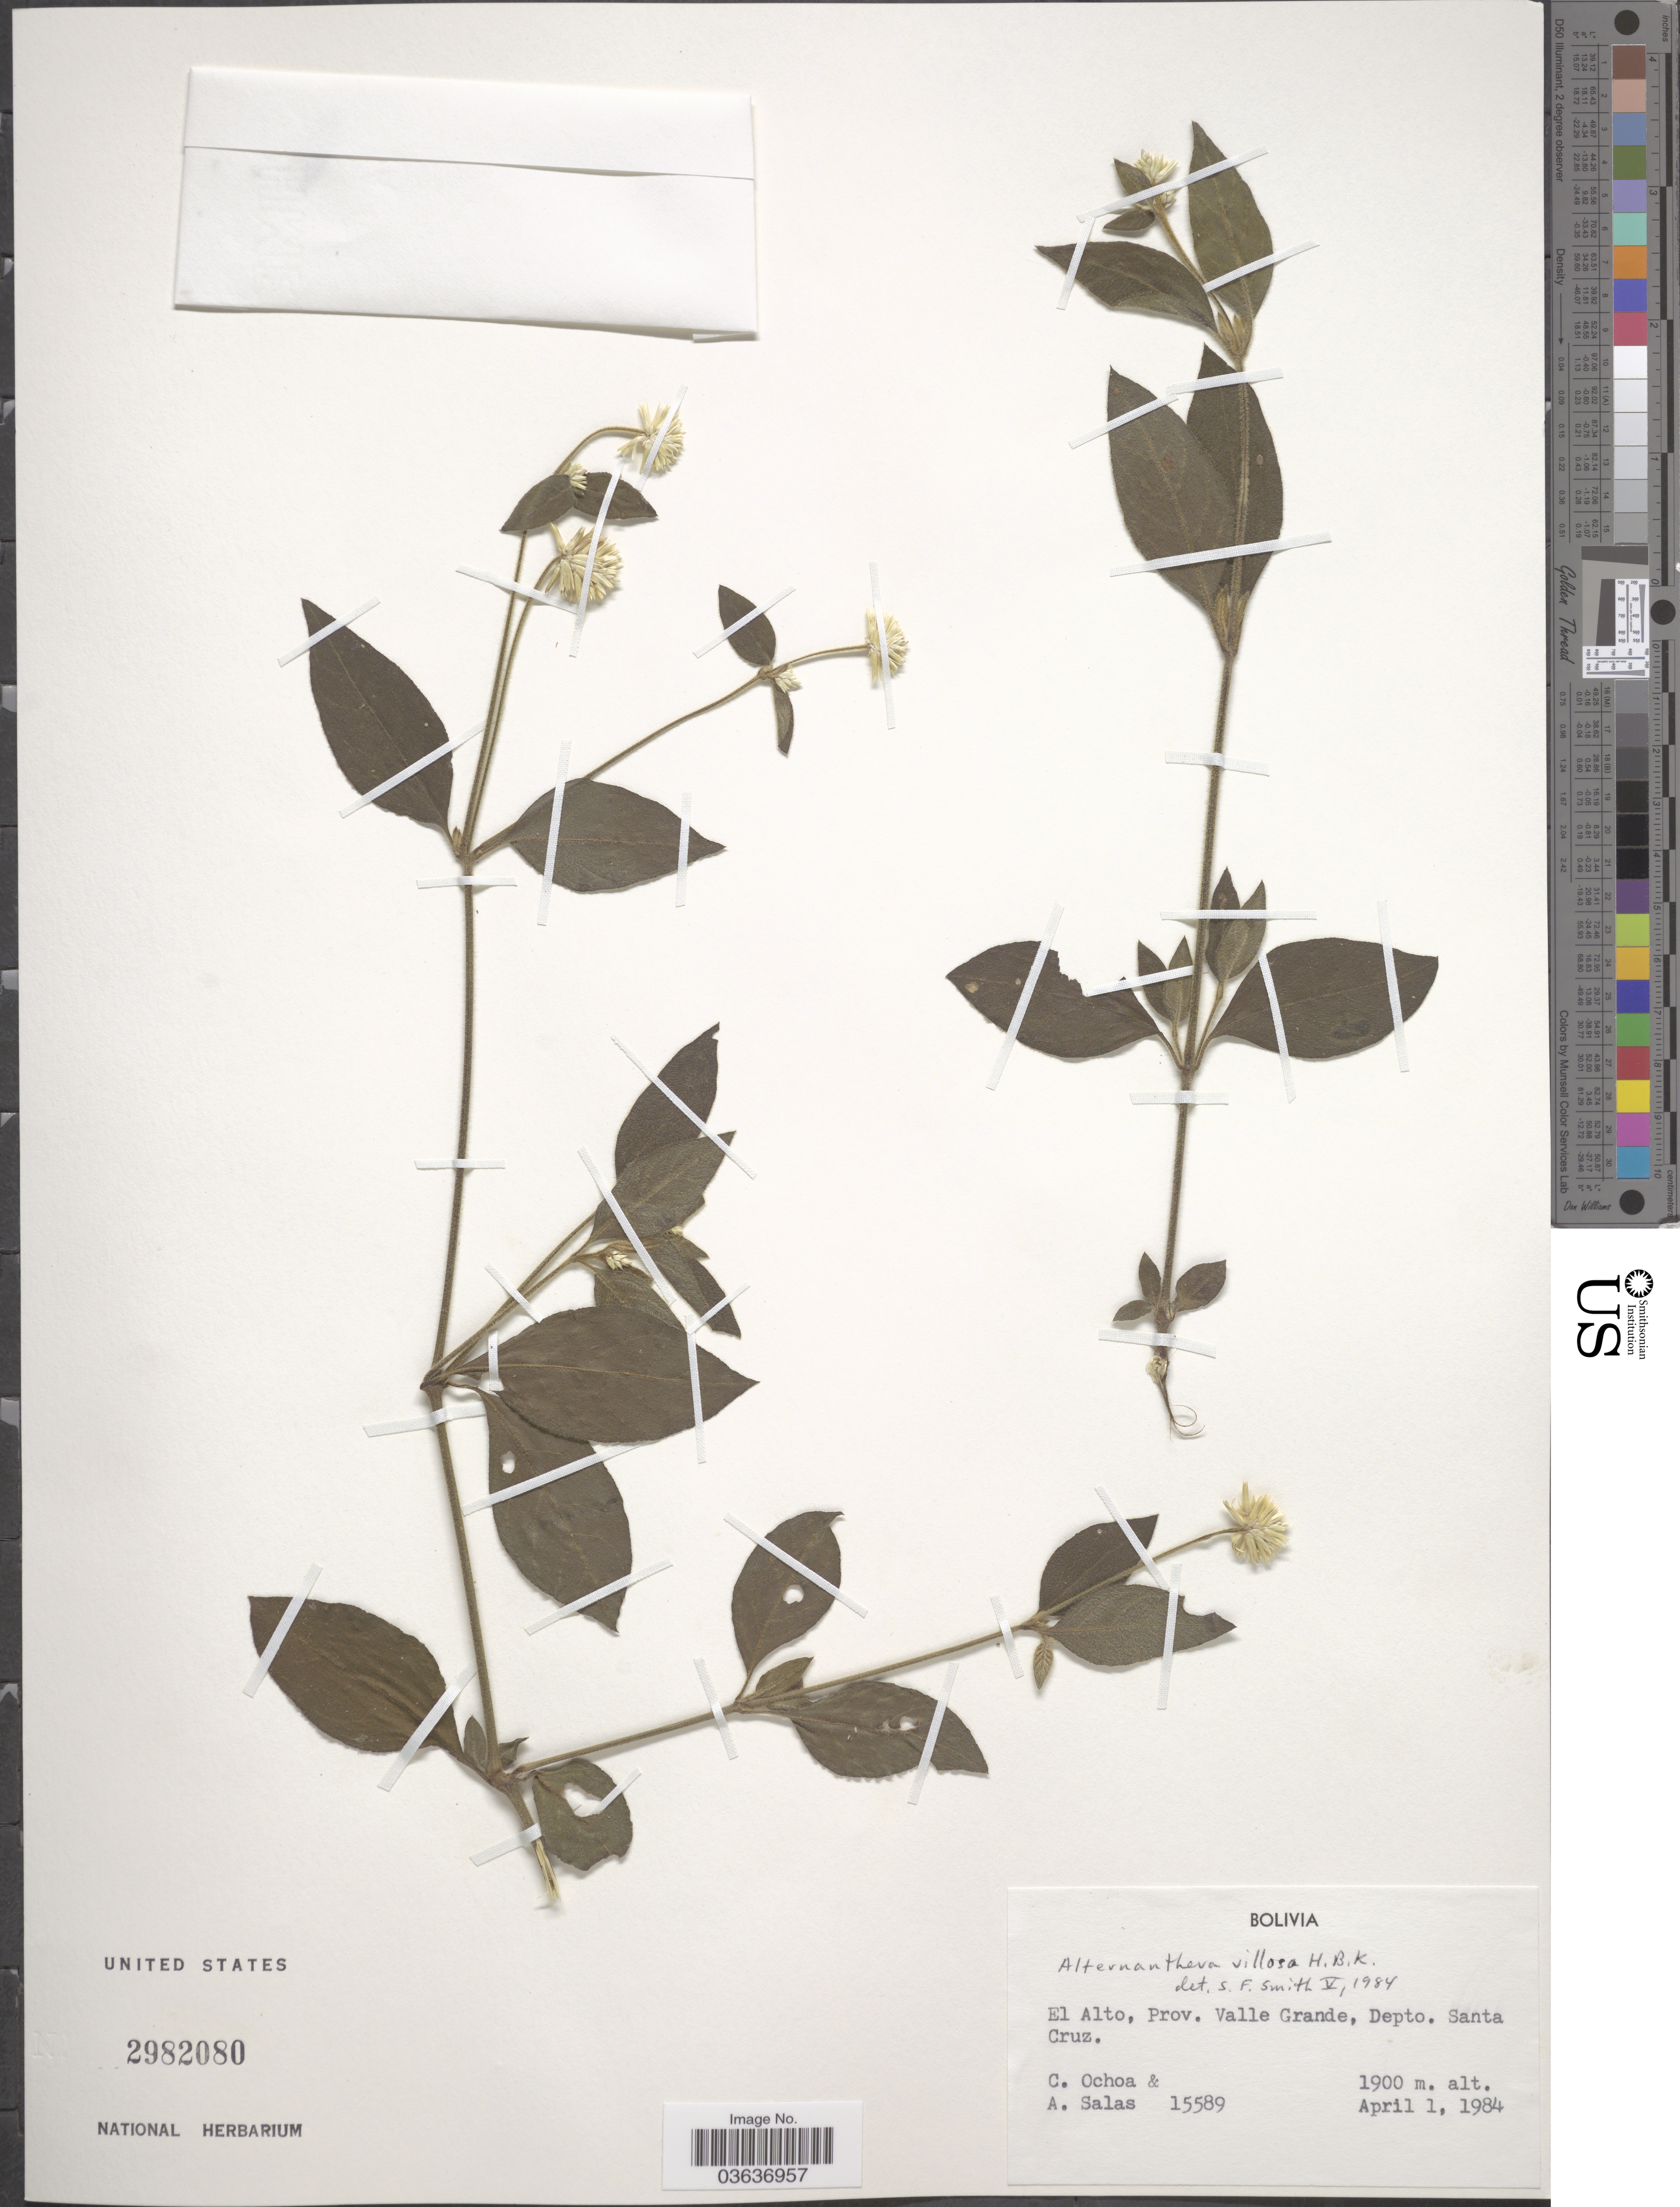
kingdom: Plantae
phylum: Tracheophyta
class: Magnoliopsida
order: Caryophyllales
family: Amaranthaceae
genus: Alternanthera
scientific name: Alternanthera villosa var. villosa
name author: Kunth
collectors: C. Ochoa & A. Salas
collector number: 15589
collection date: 1984-04-01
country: Bolivia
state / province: Santa Cruz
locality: El Alto, Prov. Valle Grande, Depto. Santa Cruz.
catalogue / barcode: US 2982080